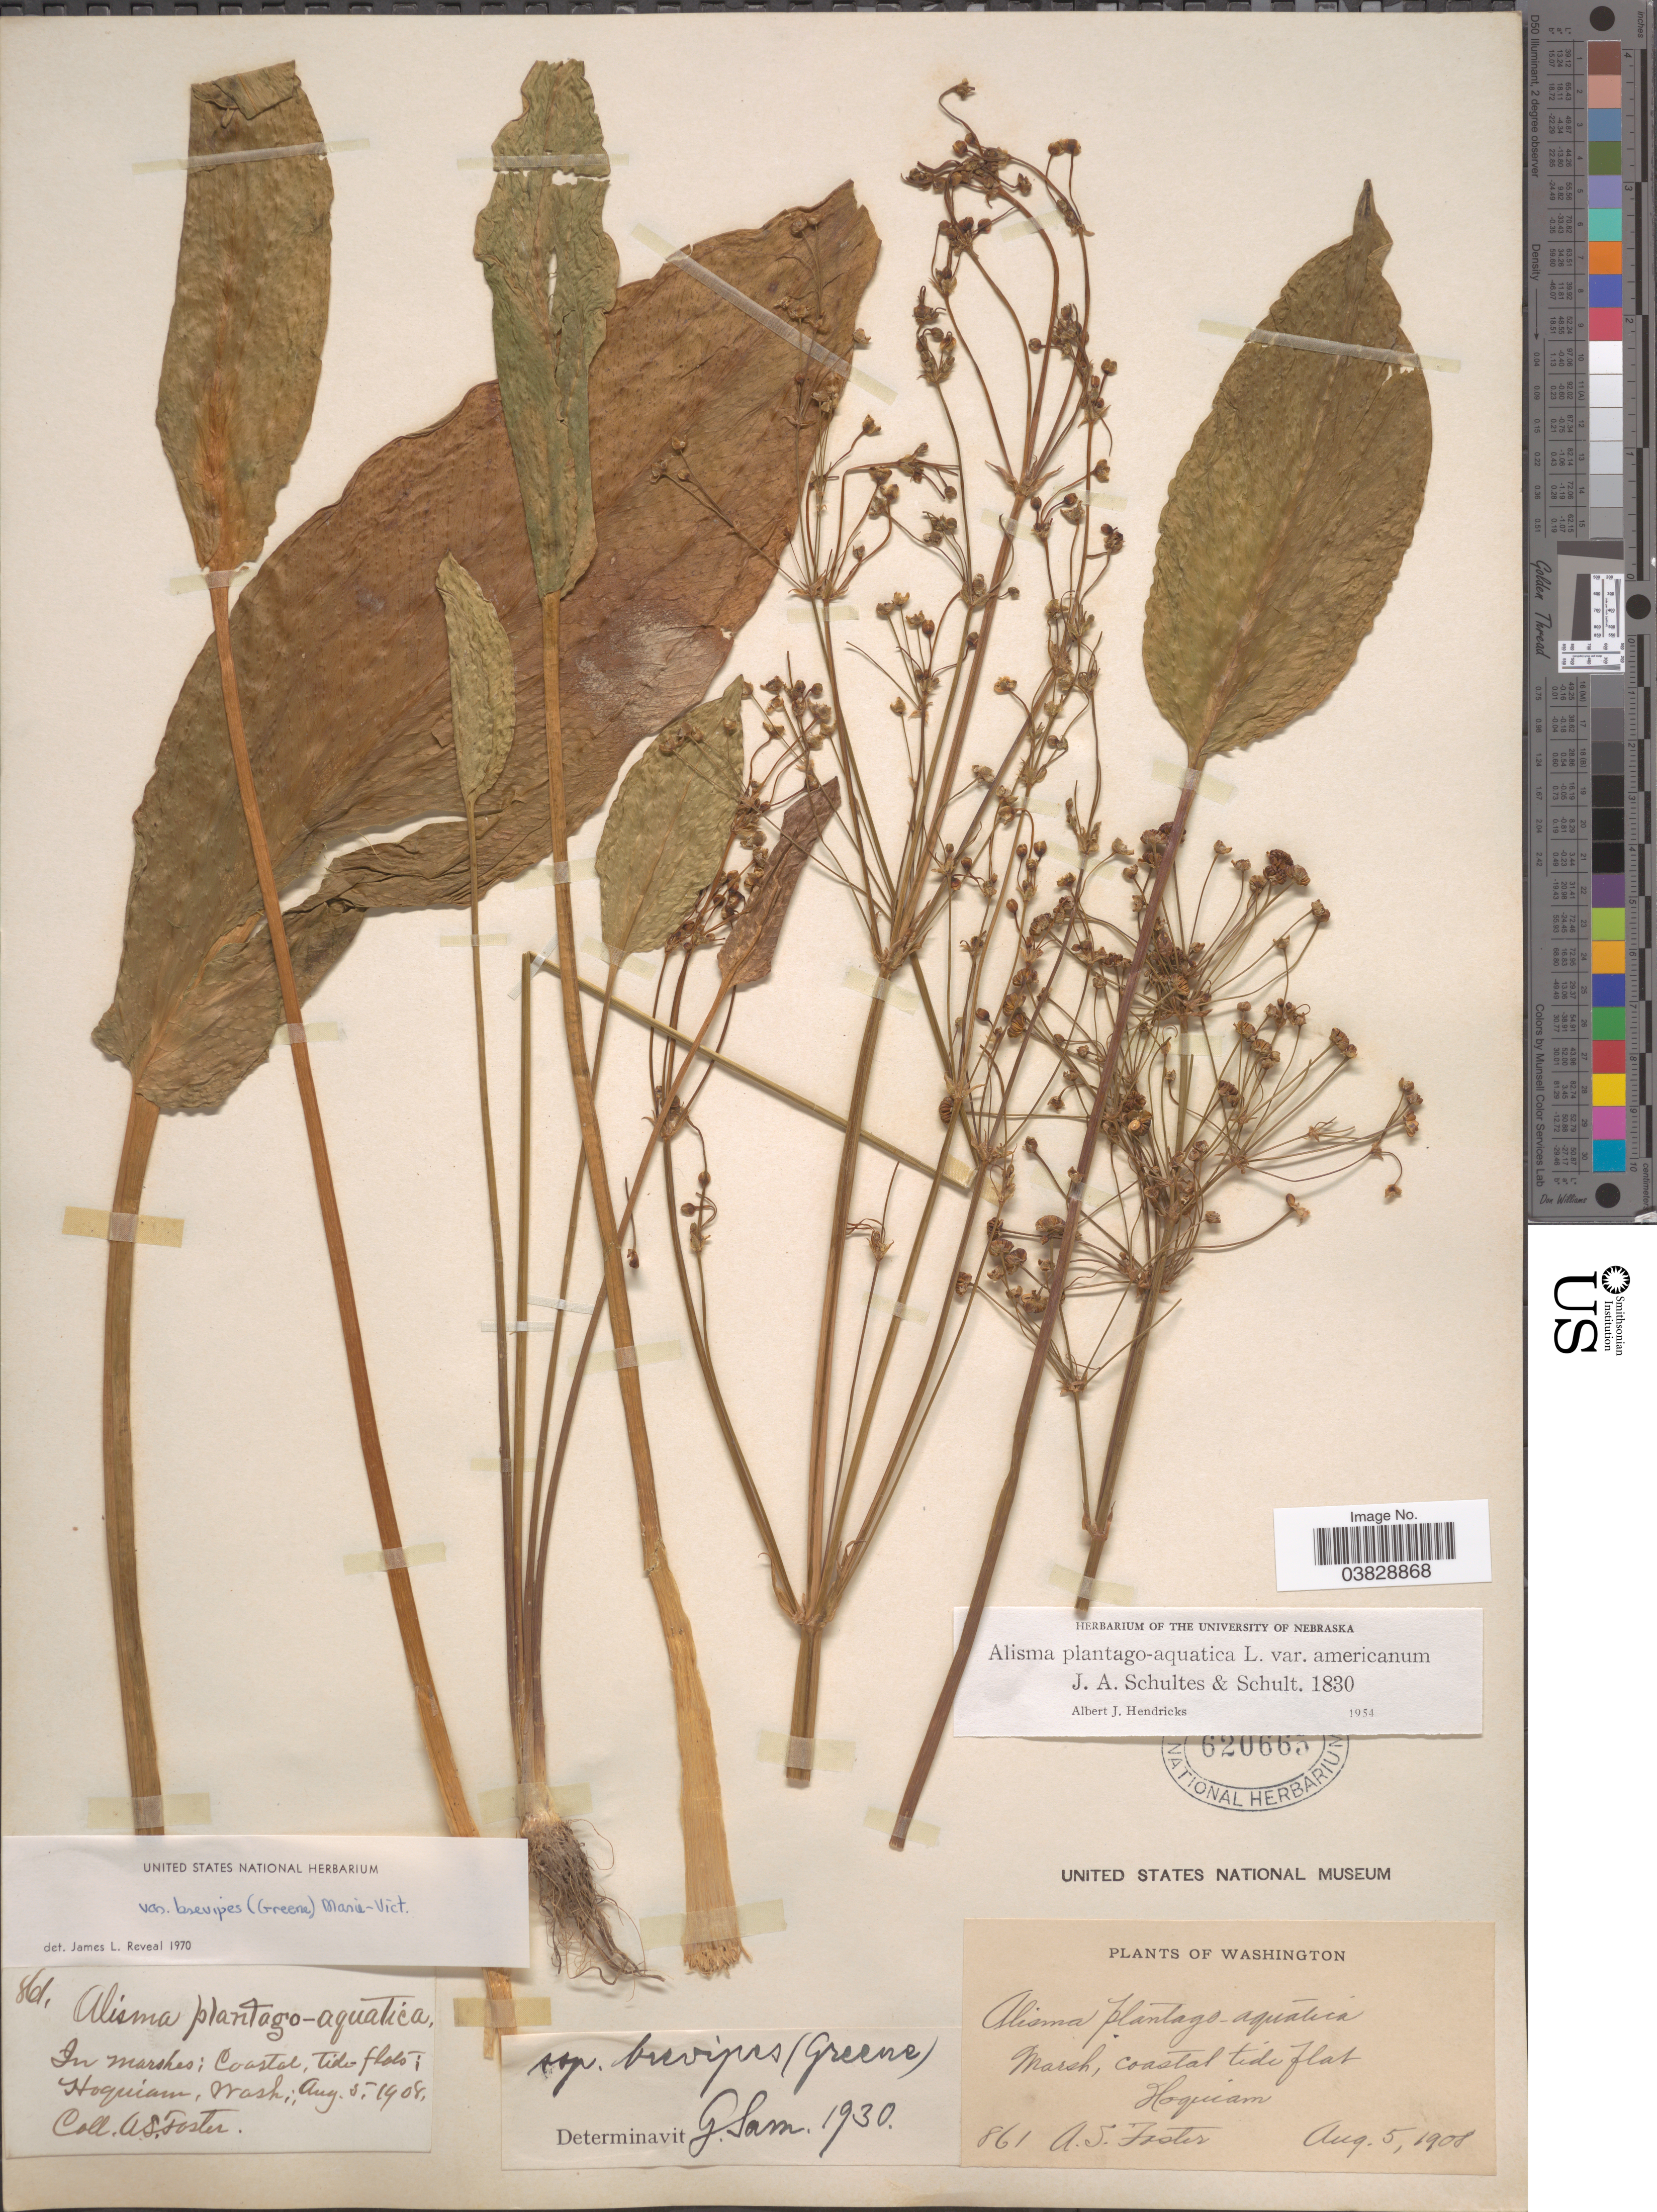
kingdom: Plantae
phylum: Tracheophyta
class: Liliopsida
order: Alismatales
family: Alismataceae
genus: Alisma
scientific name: Alisma plantago-aquatica var. americanum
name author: L.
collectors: A. S. Foster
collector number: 861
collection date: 1908-08-05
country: United States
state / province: Washington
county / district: Grays Harbor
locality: Marsh, coastal tide flat Hoquiam.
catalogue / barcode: US 620665